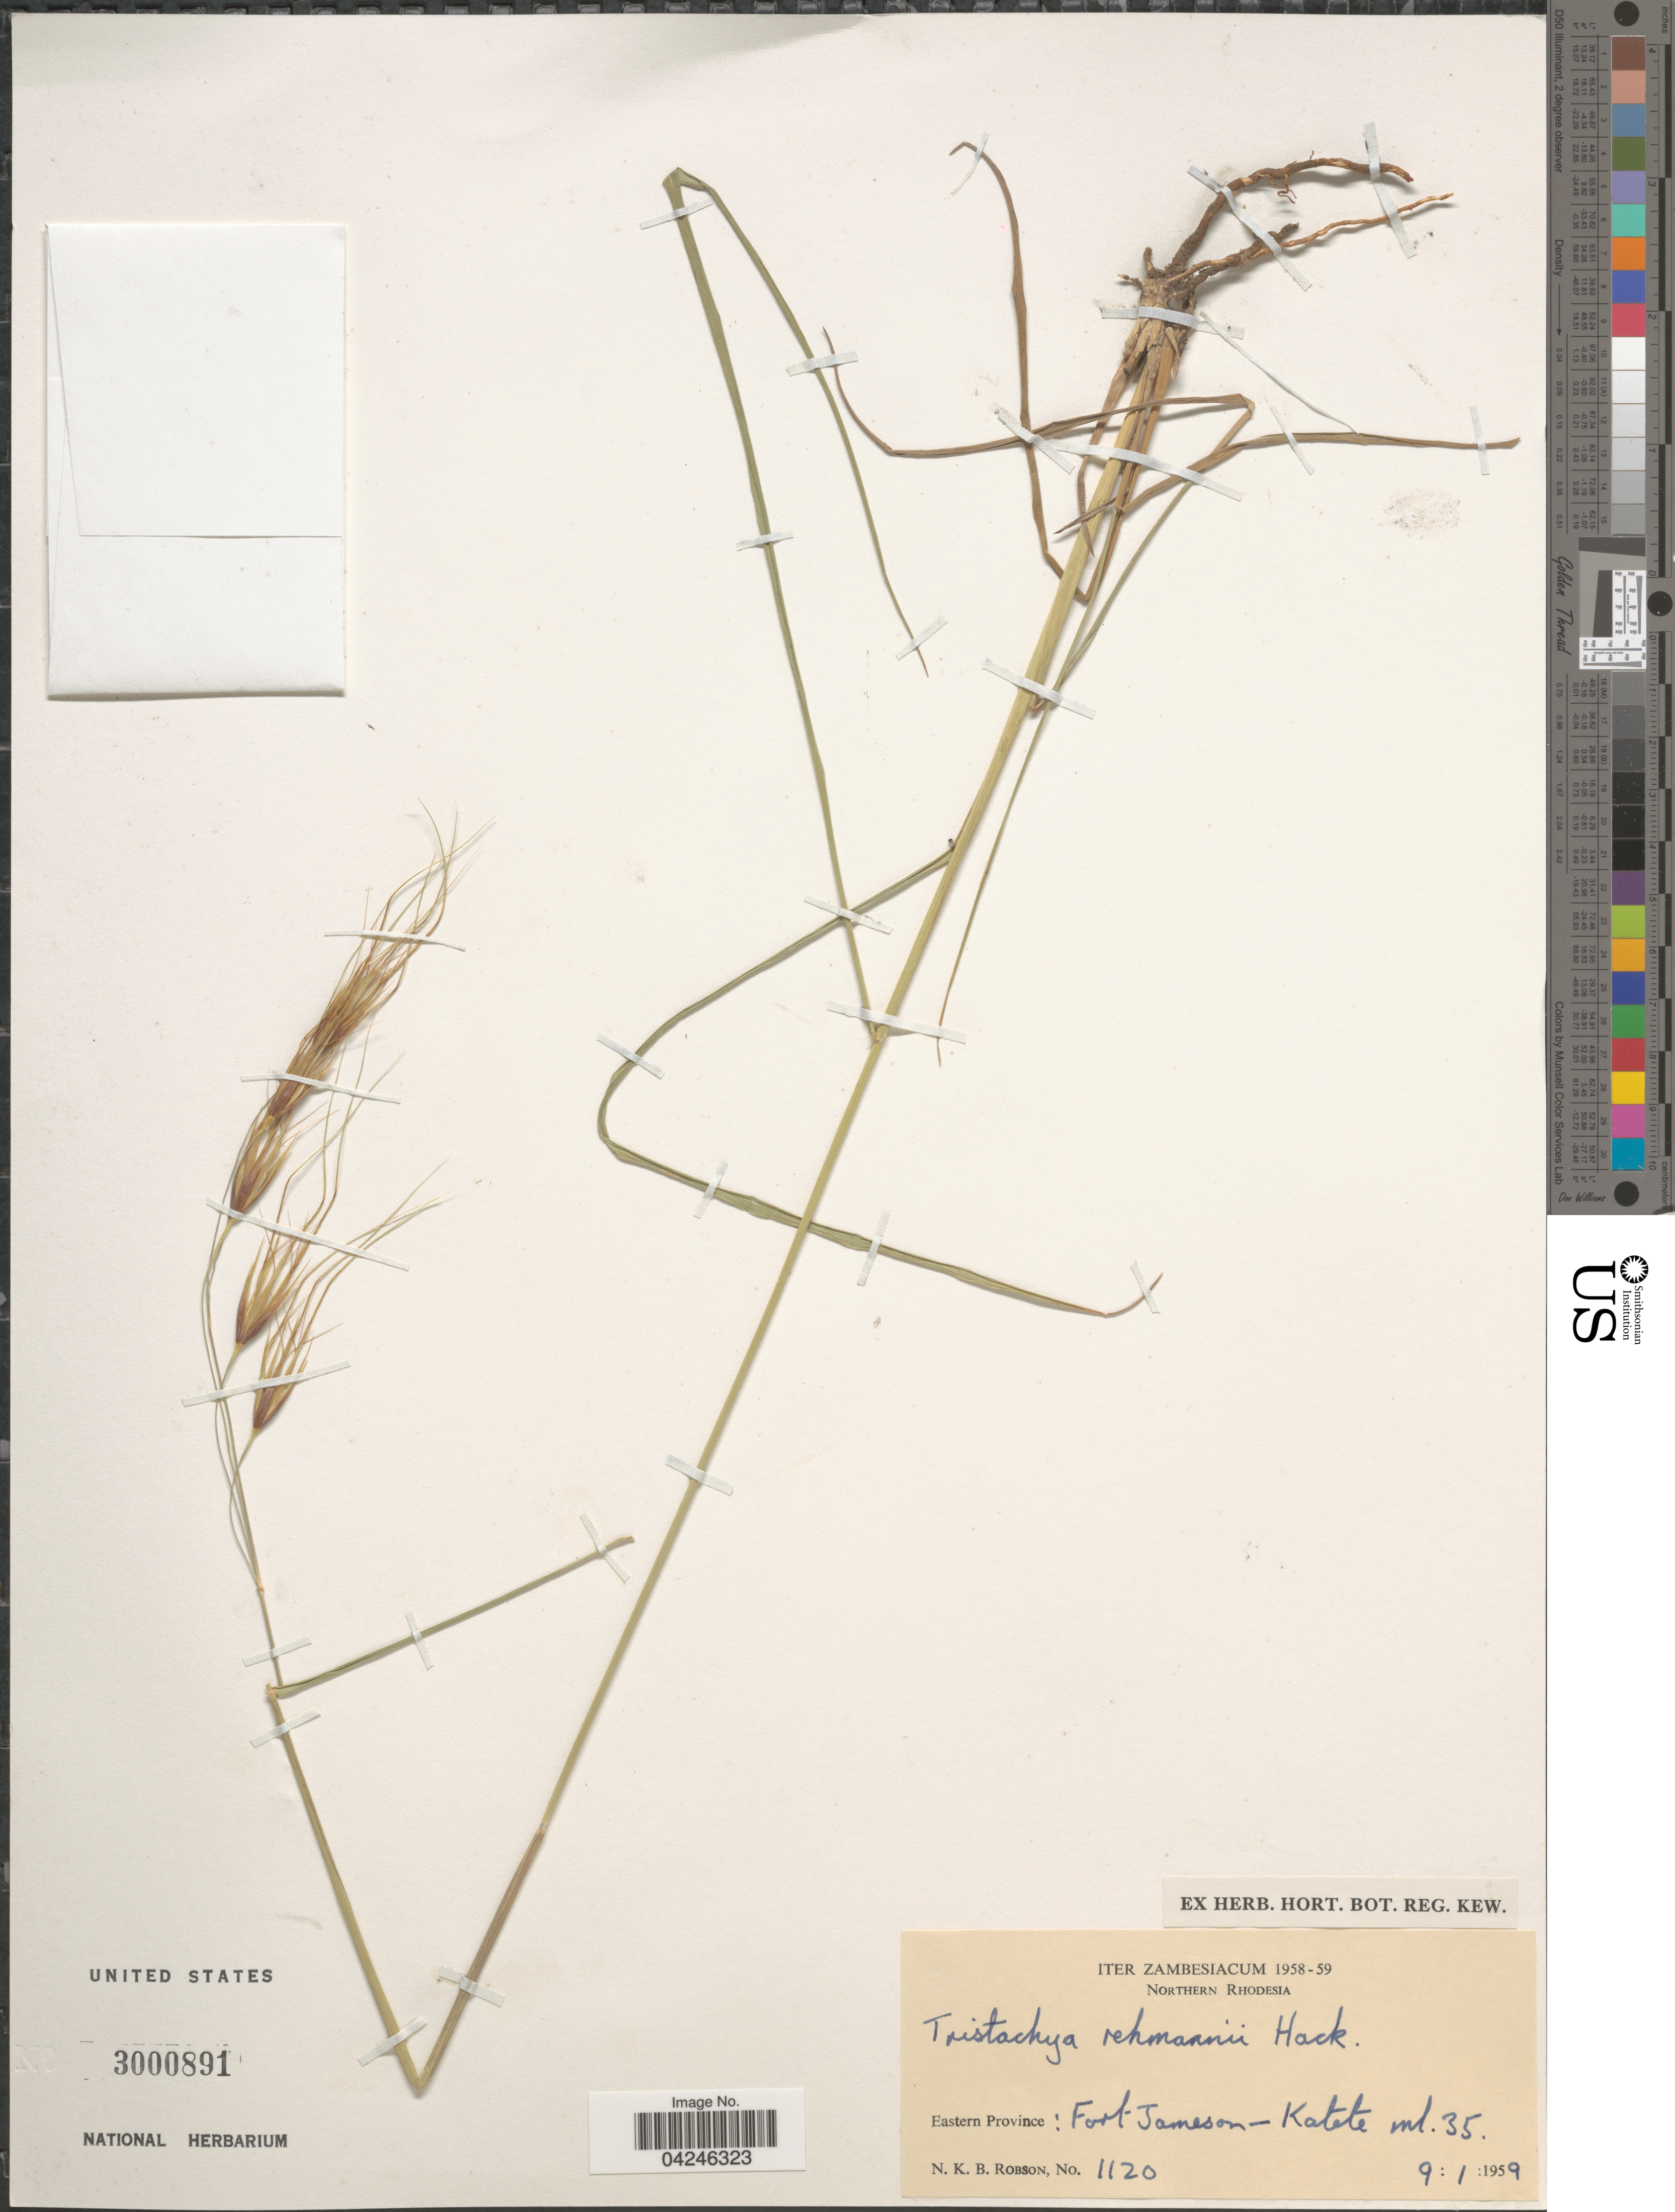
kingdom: Plantae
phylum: Tracheophyta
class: Liliopsida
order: Poales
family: Poaceae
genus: Tristachya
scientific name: Tristachya rehmannii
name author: Hack. in Schinz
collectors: N. Robson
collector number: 1120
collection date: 1959-01-09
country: Zambia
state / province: Eastern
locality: Iter Zambesiacum 1958-59. Northern Rhodesia. Fort Jameson-Katete ml. 35.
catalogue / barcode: US 3000891